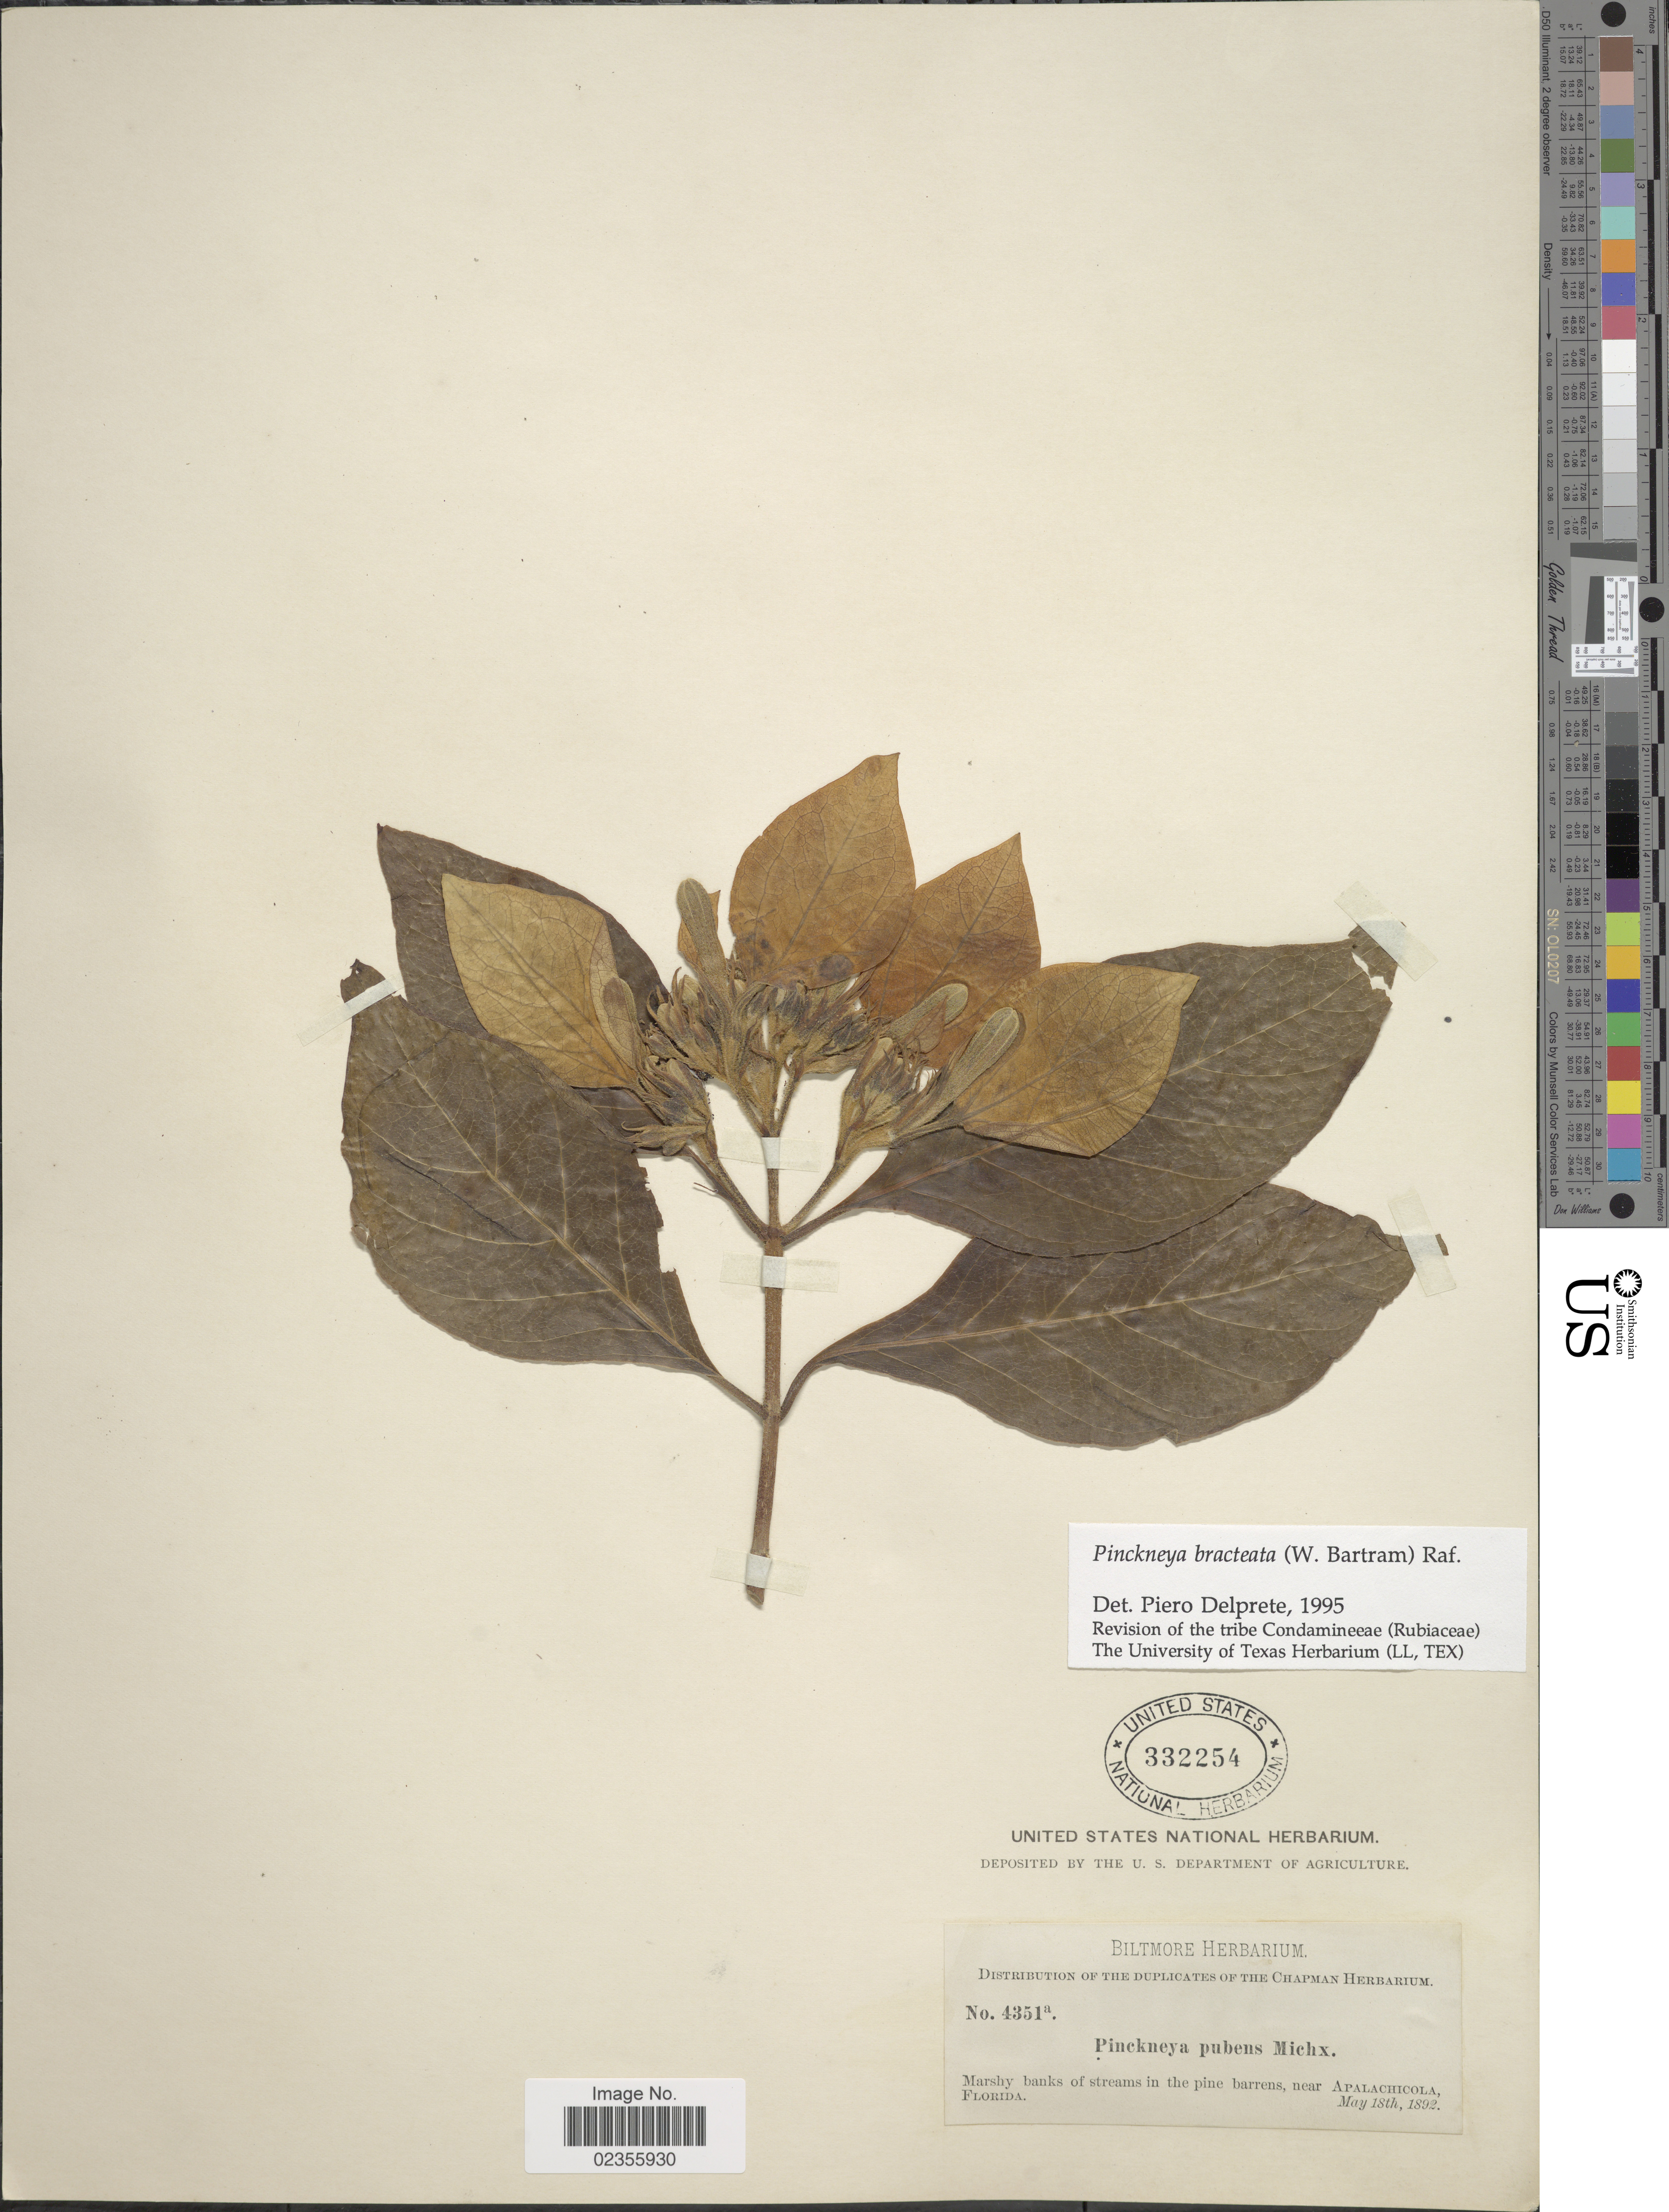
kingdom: Plantae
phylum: Tracheophyta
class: Magnoliopsida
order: Gentianales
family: Rubiaceae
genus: Pinckneya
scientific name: Pinckneya pubens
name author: Michx.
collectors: ex herb. Biltmore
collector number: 4351a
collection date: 1892-05-18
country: United States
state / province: Florida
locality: Marshy banks of streams in the pine barrens, near Apalachicola, Florida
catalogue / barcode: US 332254